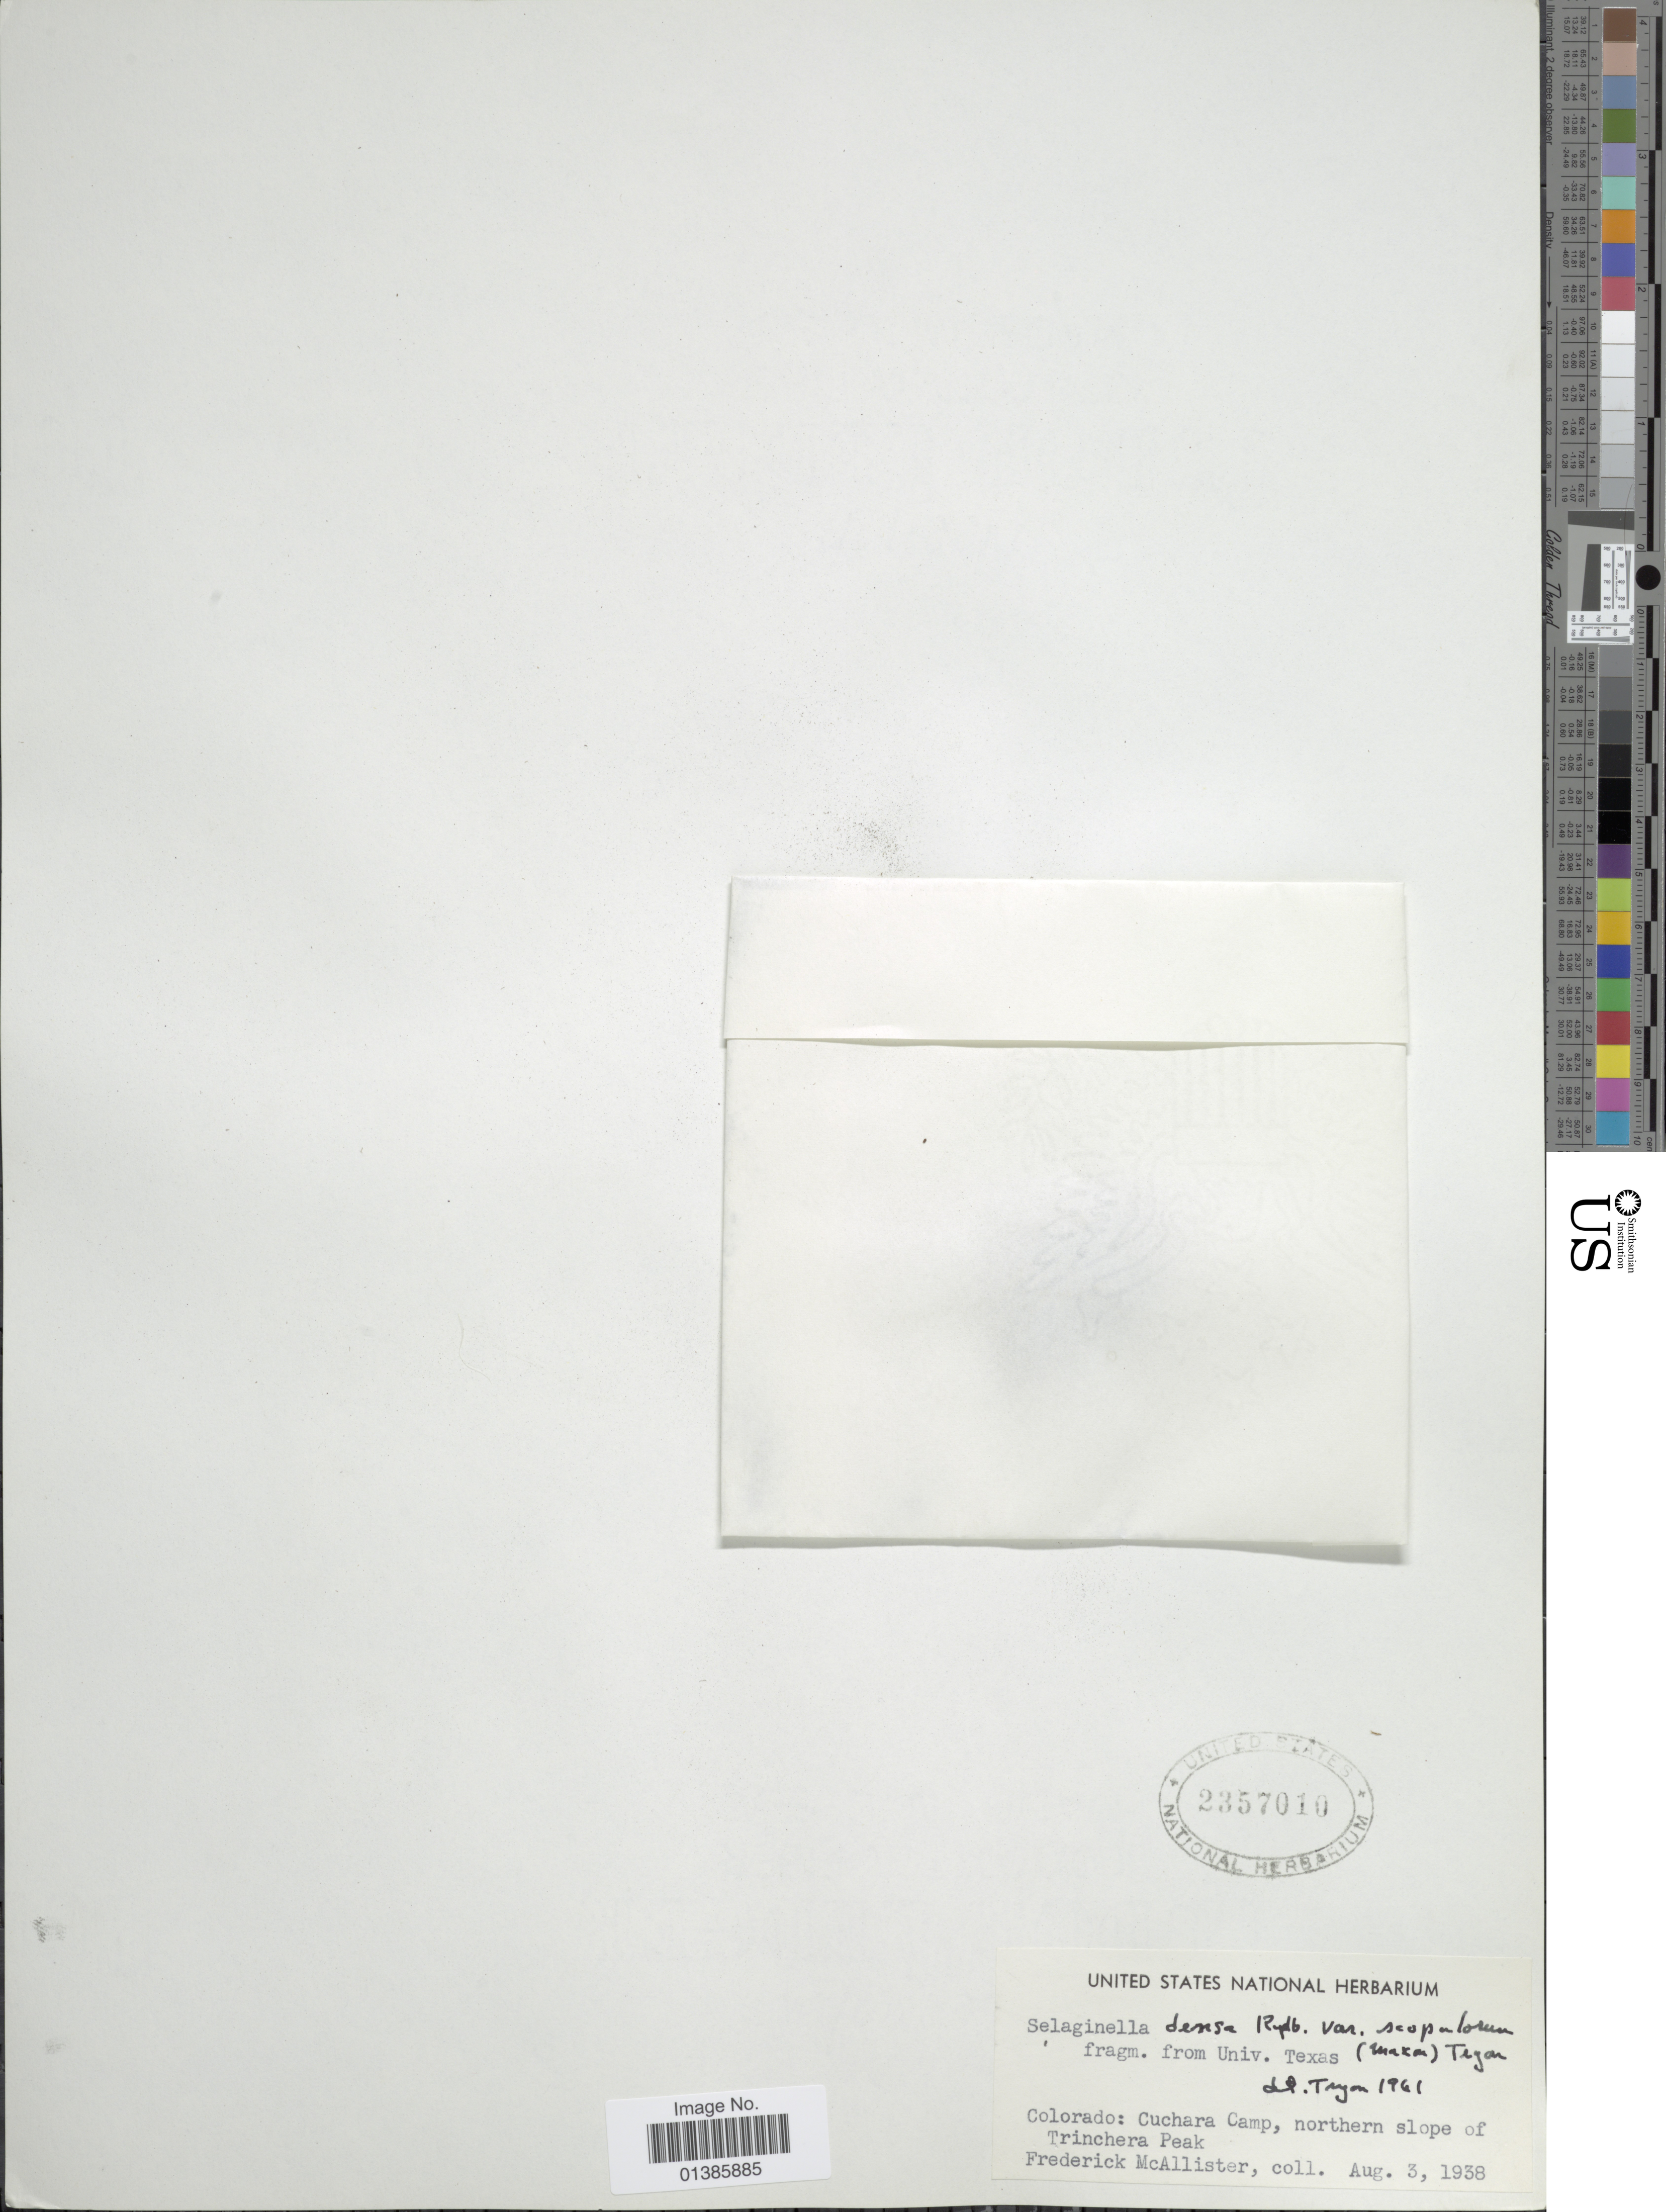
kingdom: Plantae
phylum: Tracheophyta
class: Lycopodiopsida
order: Selaginellales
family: Selaginellaceae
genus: Selaginella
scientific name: Selaginella densa var. scopulorum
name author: (Maxon) R.M. Tryon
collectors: F. McAllister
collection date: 1938-08-03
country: United States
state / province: Colorado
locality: Cuchara Camp, northern slope of Trinchera Peak.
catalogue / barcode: US 2357010